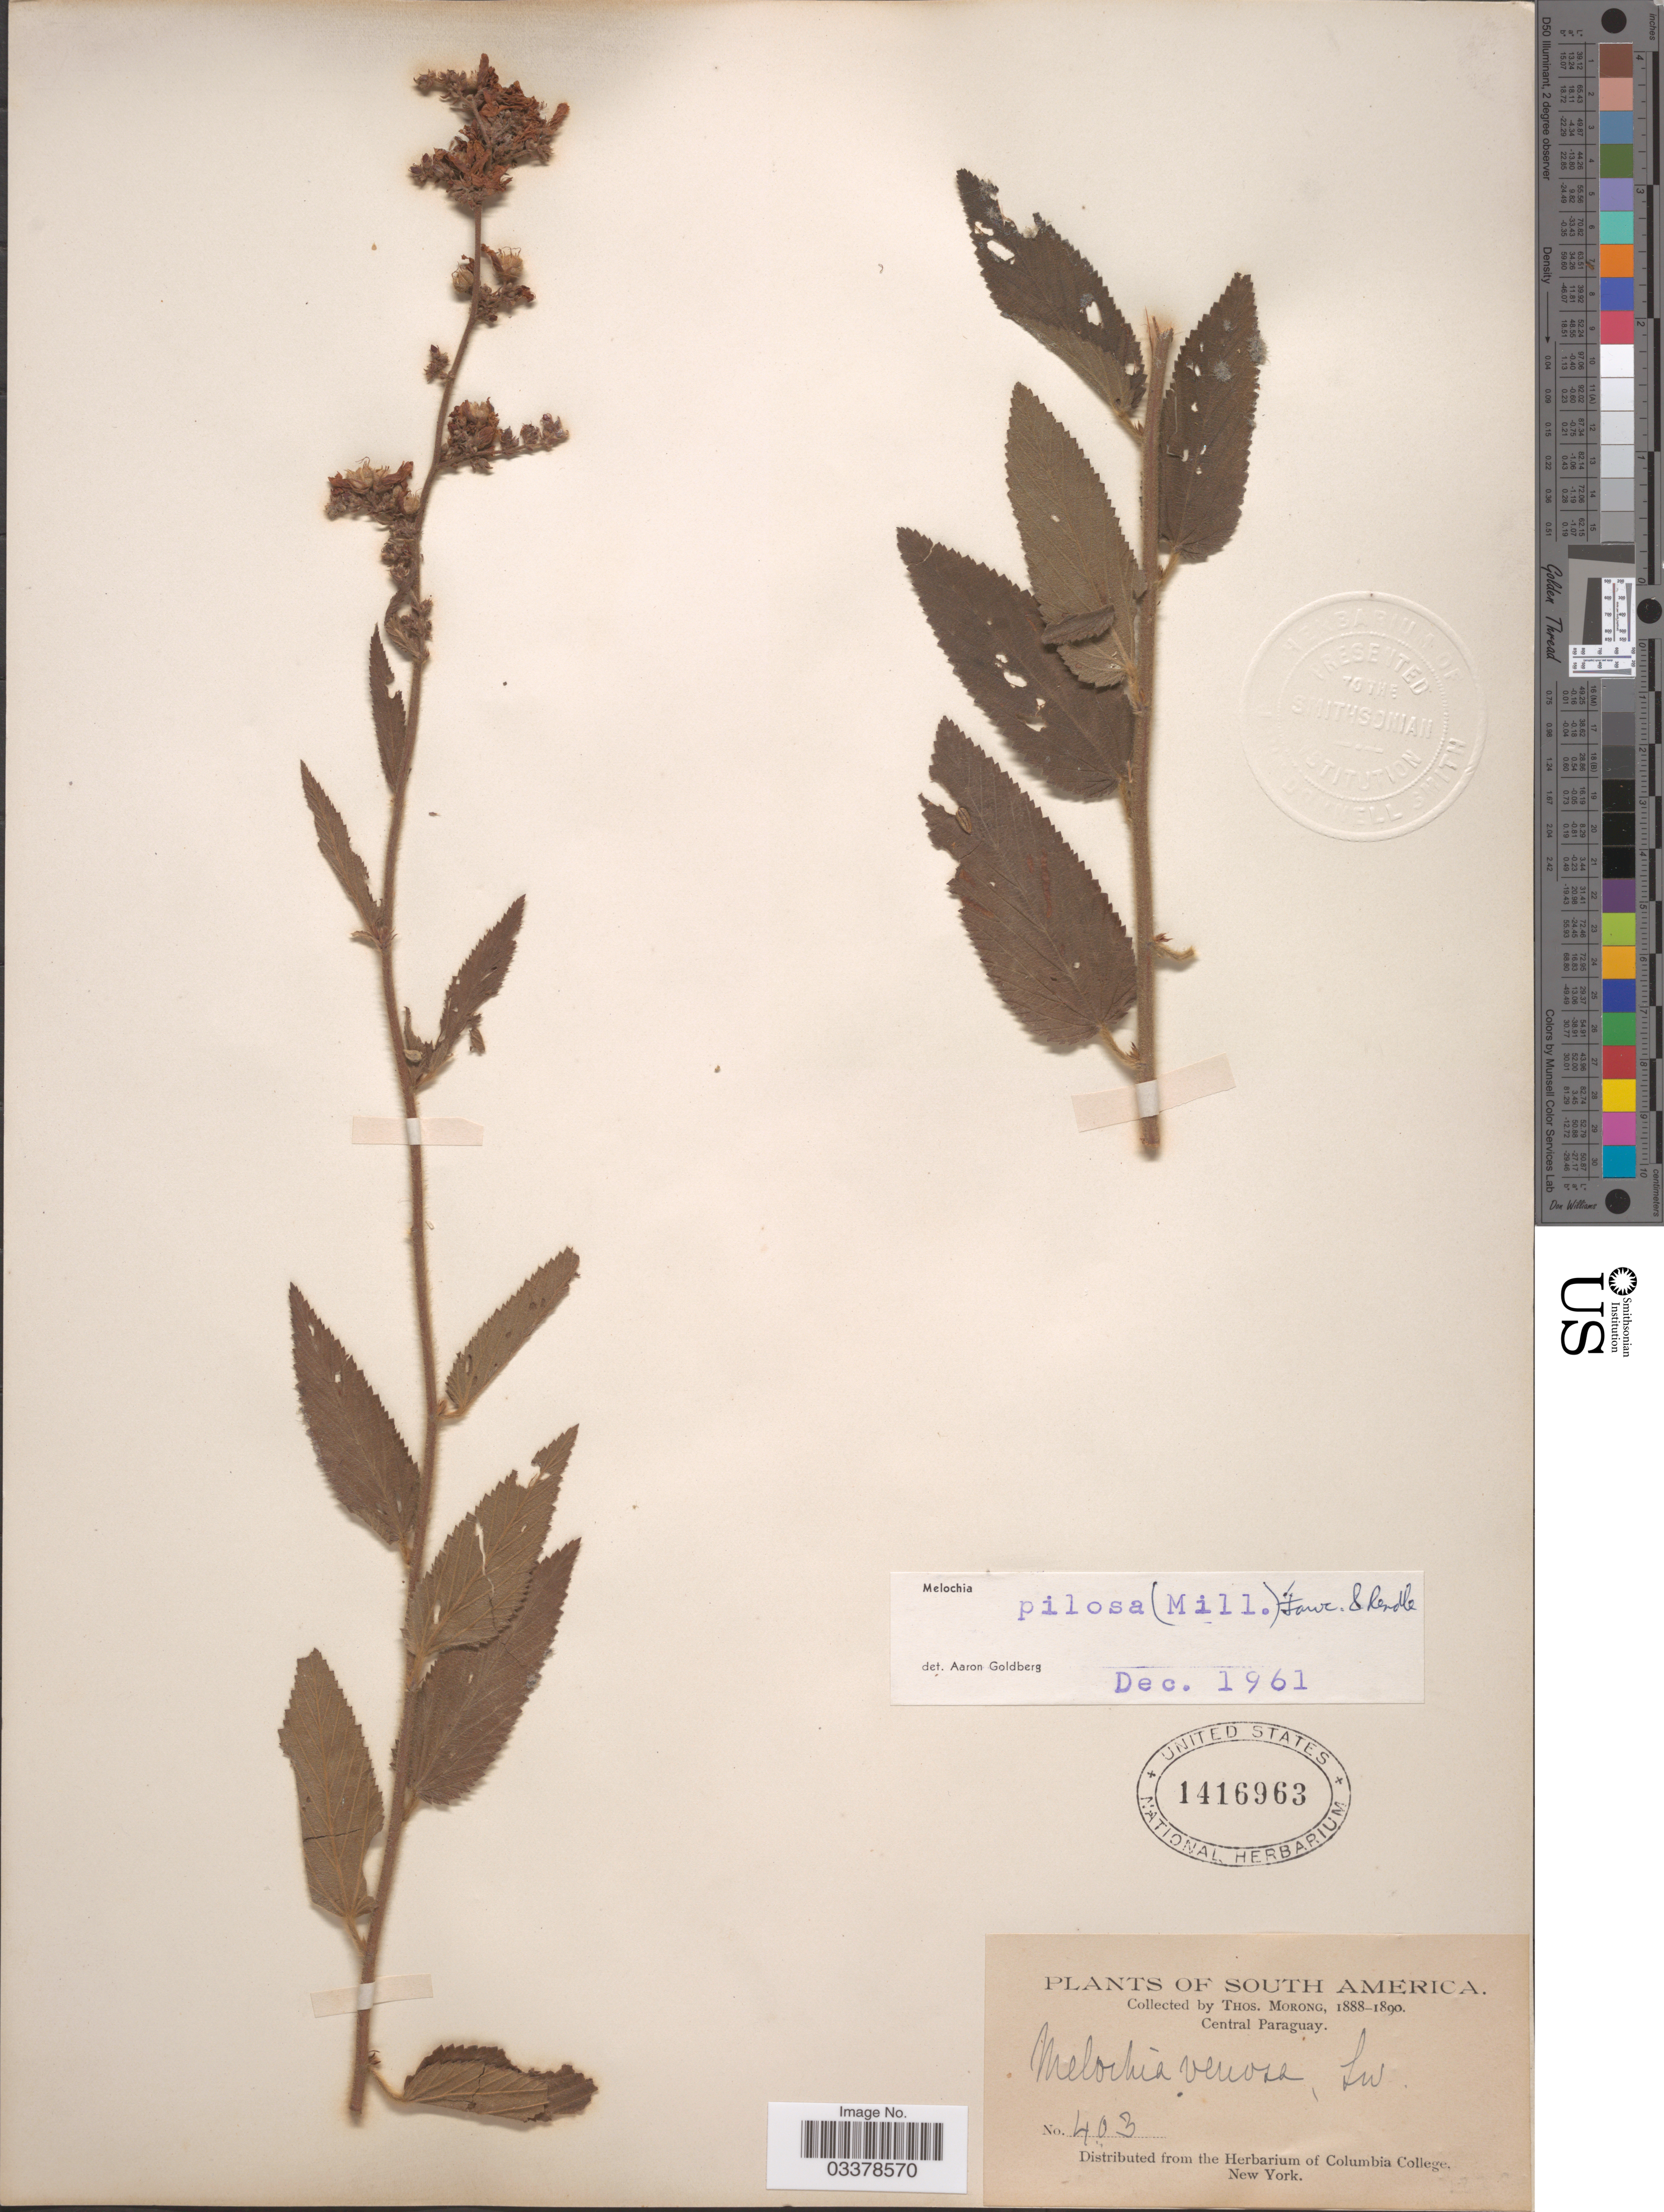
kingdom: Plantae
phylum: Tracheophyta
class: Magnoliopsida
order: Malvales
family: Malvaceae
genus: Melochia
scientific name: Melochia pilosa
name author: (Mill.) Fawc. & Rendle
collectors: ex herb. T. Morong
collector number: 403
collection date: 1888/1890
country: Paraguay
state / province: Central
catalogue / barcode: US 1416963